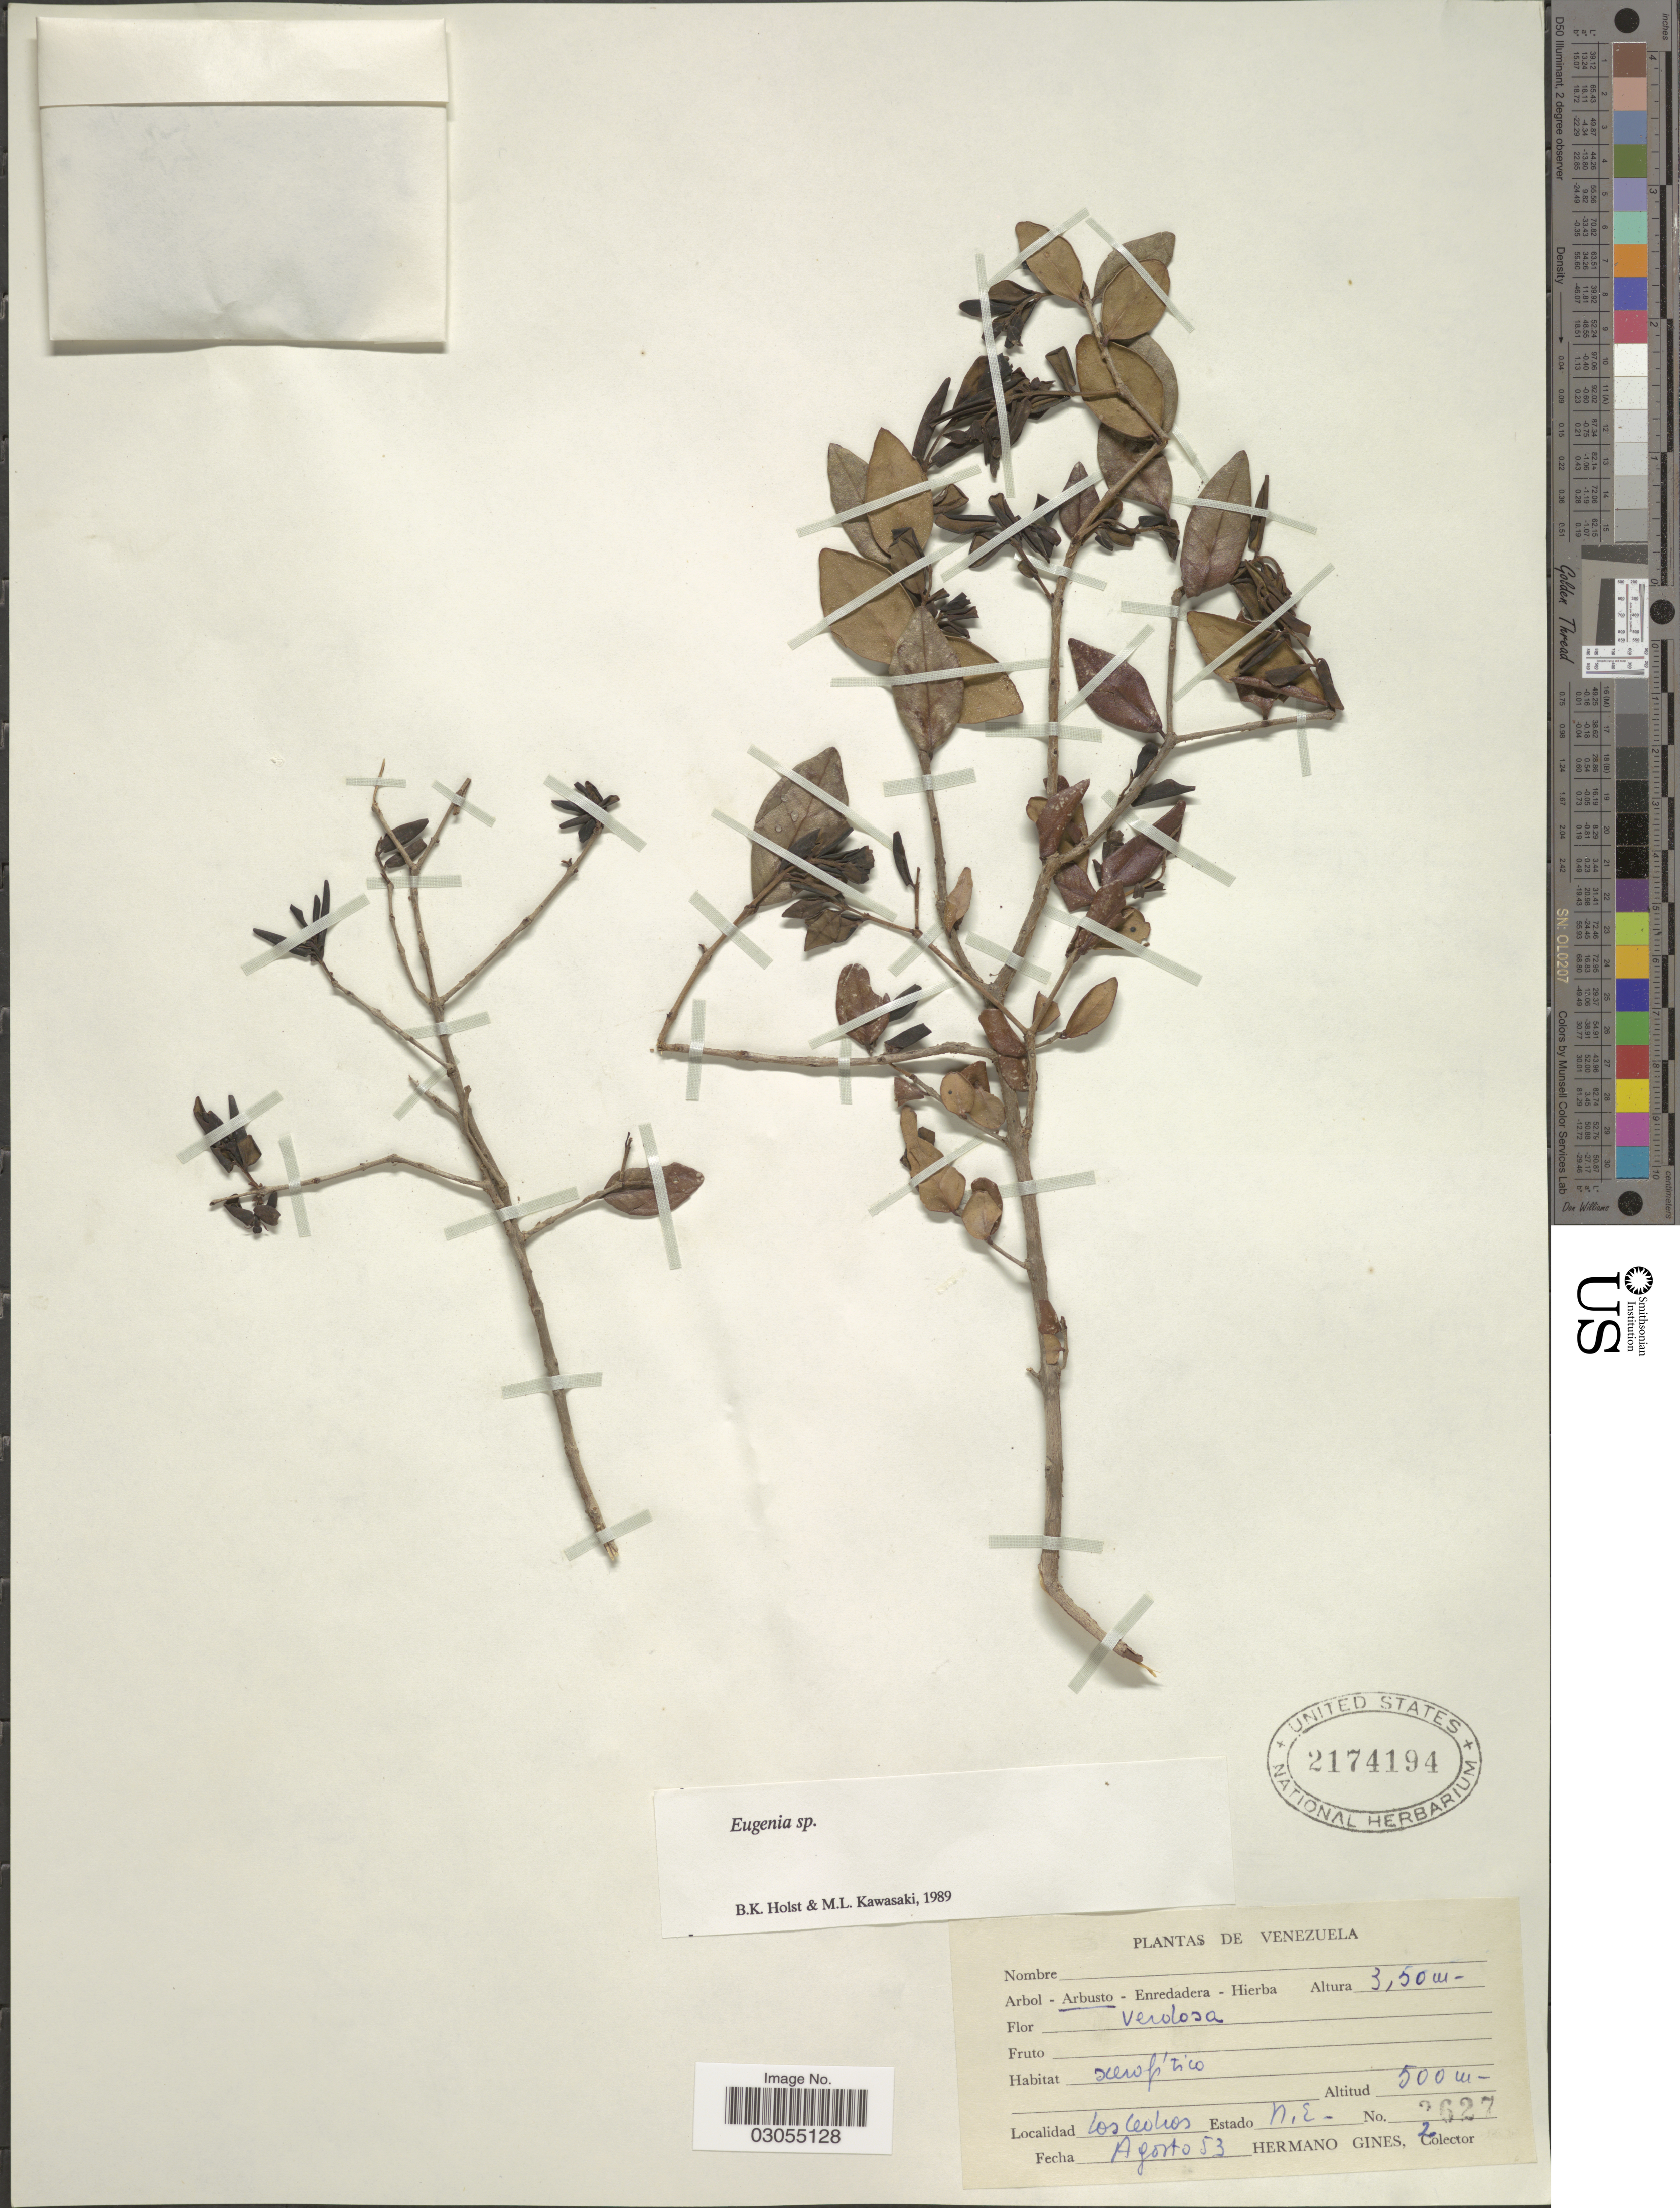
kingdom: Plantae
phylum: Tracheophyta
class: Magnoliopsida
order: Myrtales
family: Myrtaceae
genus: Eugenia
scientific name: Eugenia sp.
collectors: Bro. Gines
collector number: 2627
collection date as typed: Transcribed d/m/y: /8/53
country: Venezuela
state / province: Nueva Esparta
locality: Los Cedros, Estado N.E. [State of Nueva Esparta]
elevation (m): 500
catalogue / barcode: US 2174194